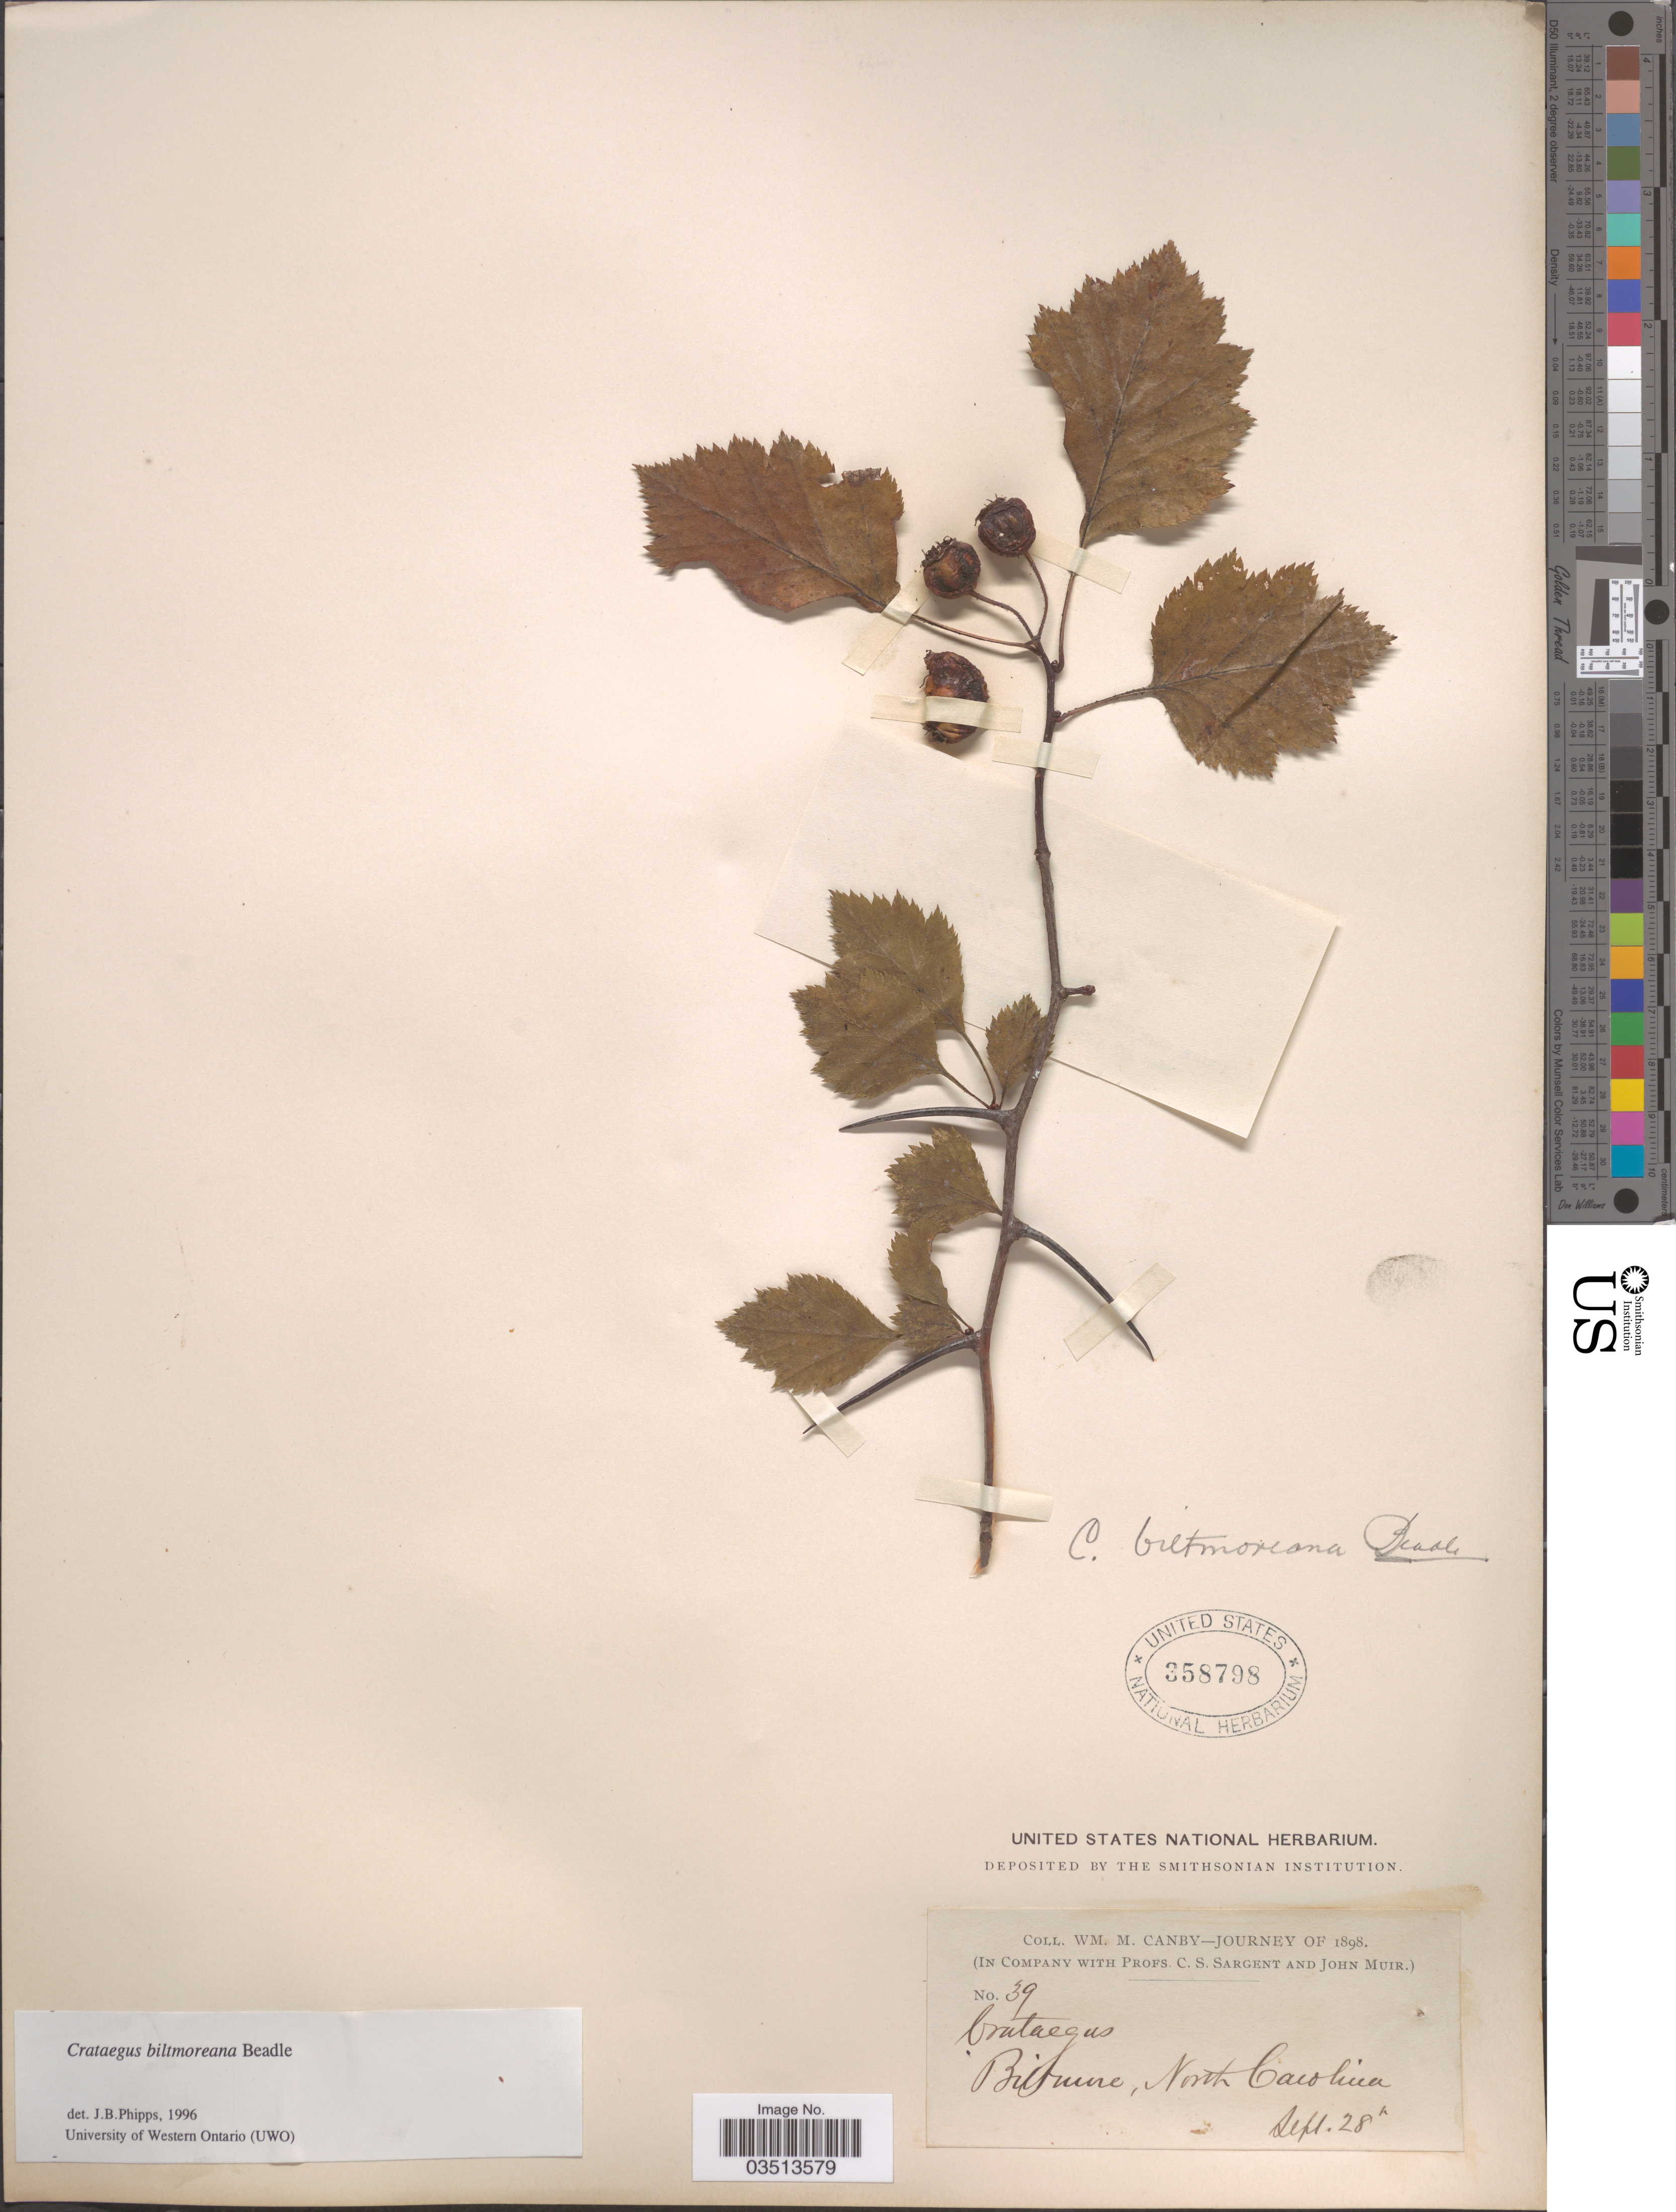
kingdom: Plantae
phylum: Tracheophyta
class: Magnoliopsida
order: Rosales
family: Rosaceae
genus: Crataegus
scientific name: Crataegus biltmoreana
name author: Beadle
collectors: W. M. Canby, C. S. Sargent & J. Muir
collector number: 39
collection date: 1898-09-28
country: United States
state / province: North Carolina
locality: Biltmore.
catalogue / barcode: US 358798